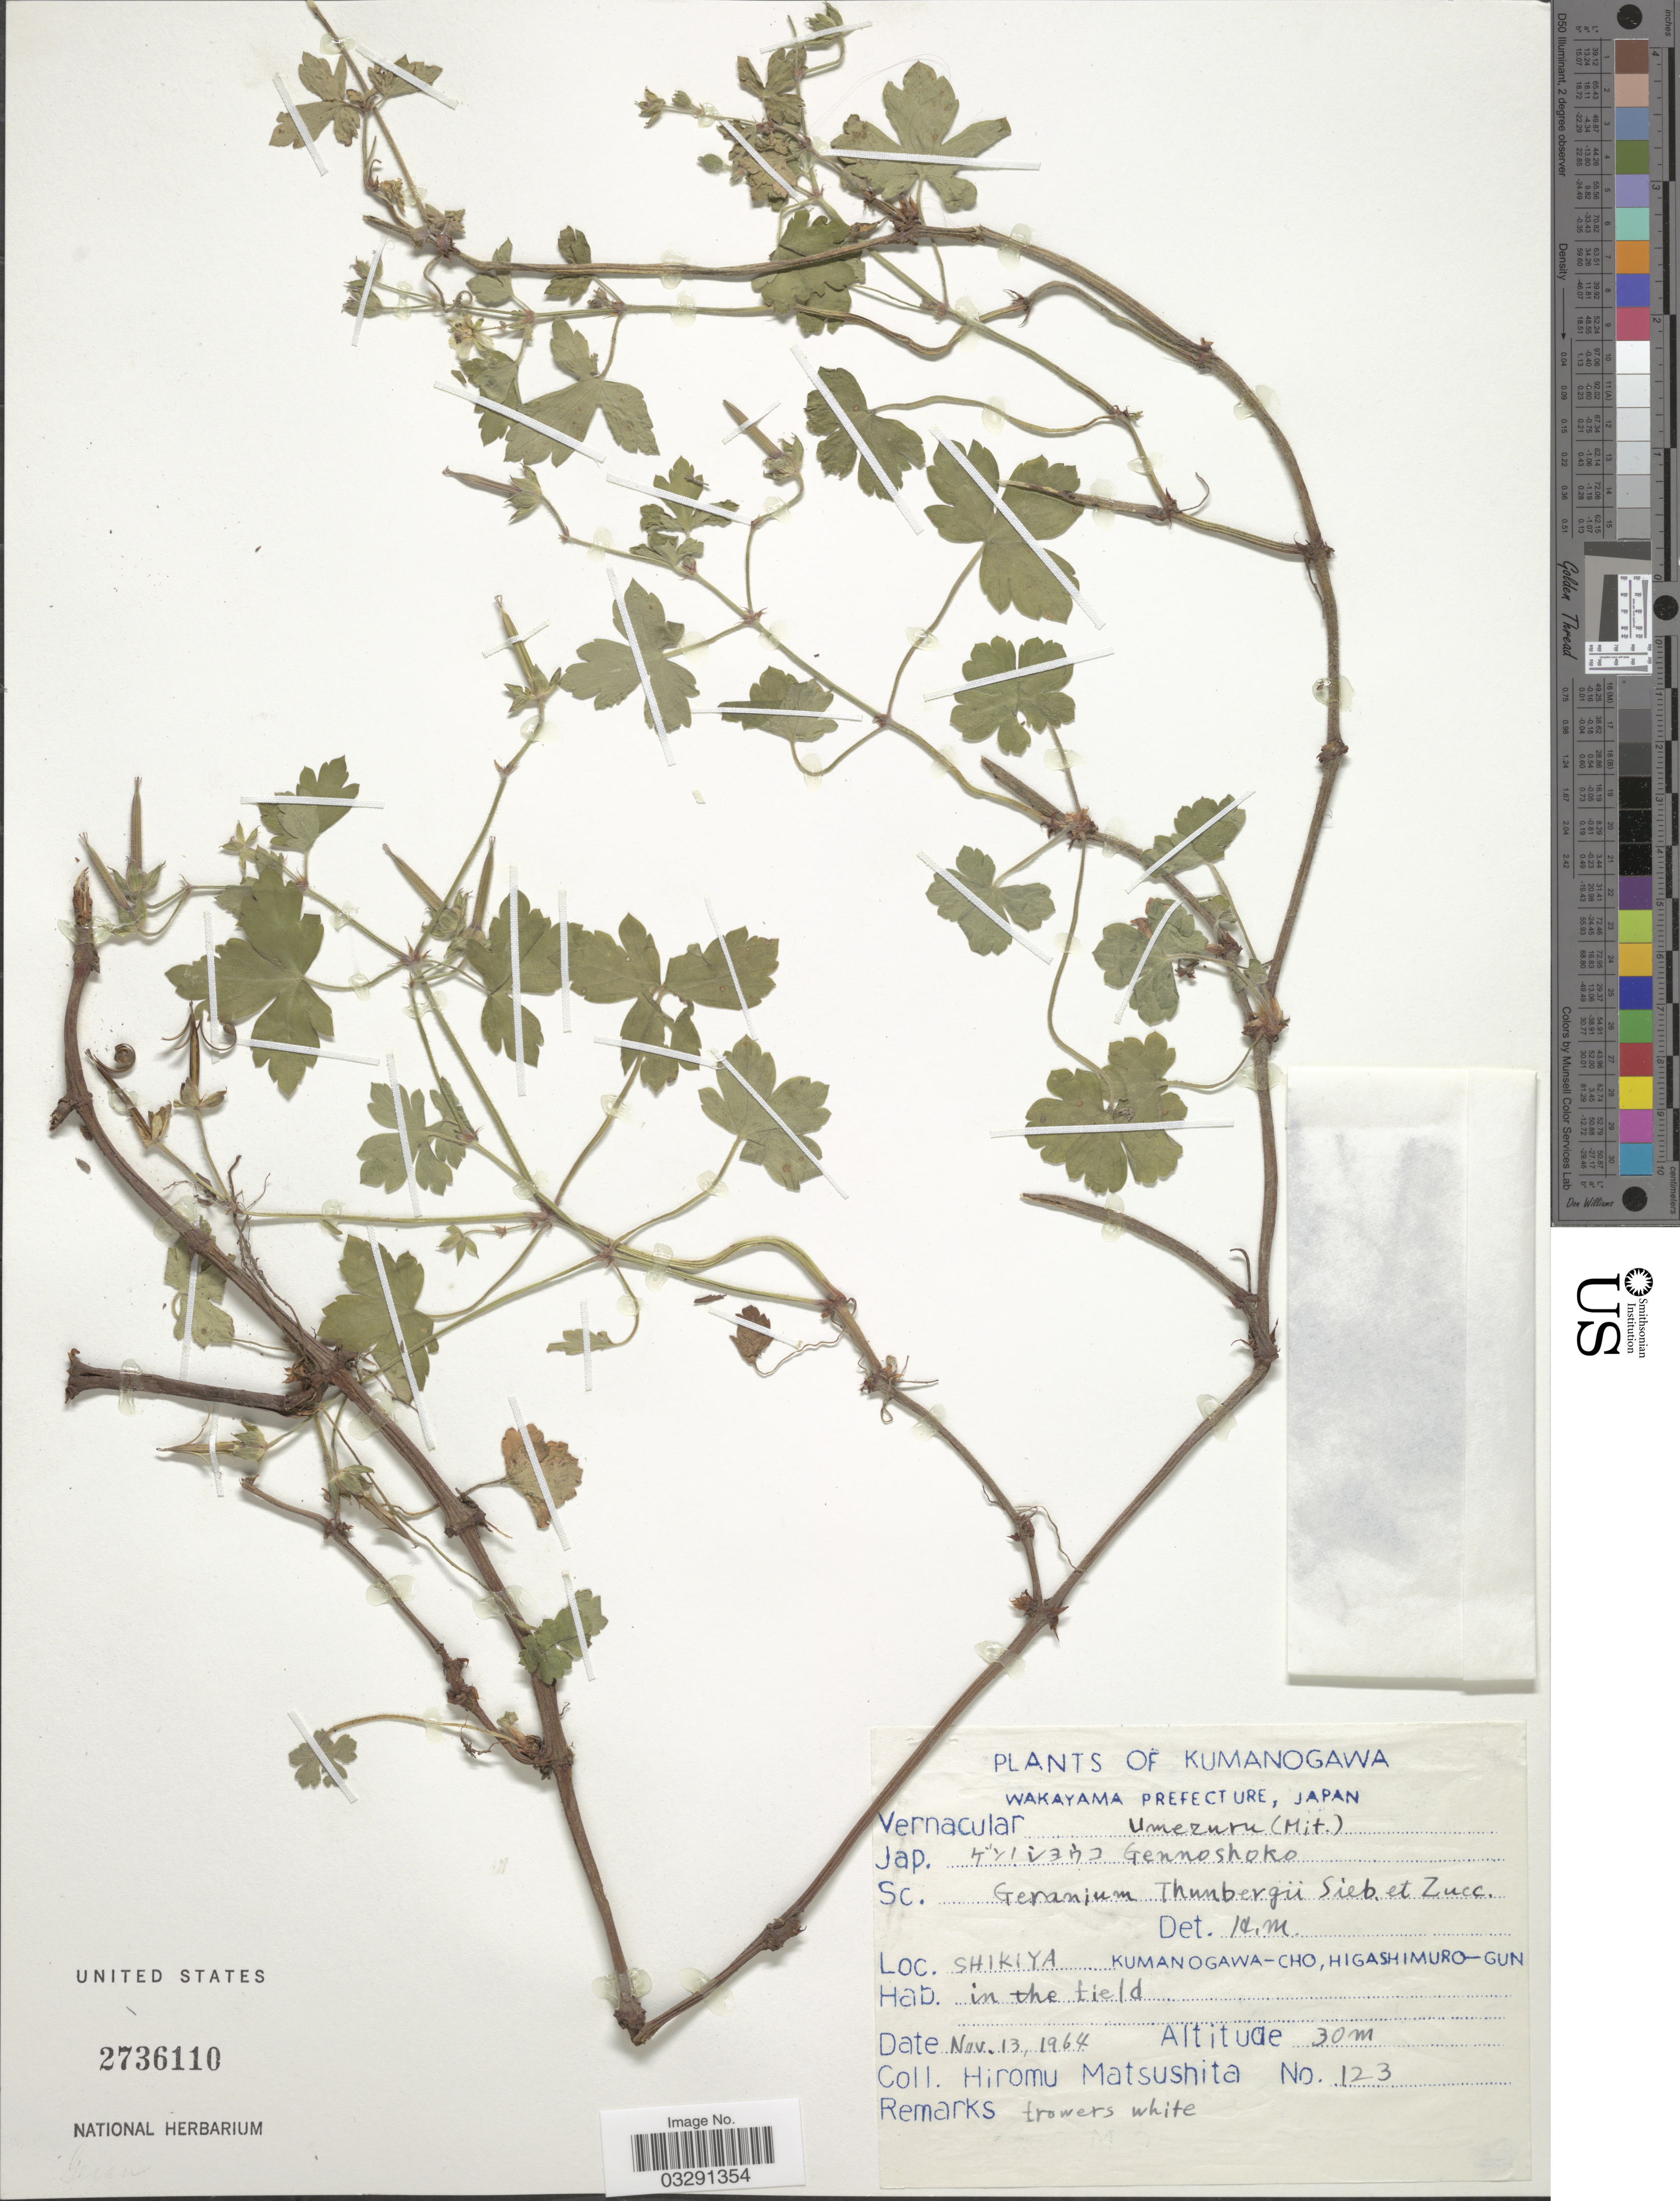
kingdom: Plantae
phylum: Tracheophyta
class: Magnoliopsida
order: Geraniales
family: Geraniaceae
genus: Geranium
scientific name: Geranium thunbergii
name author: Siebold ex Lindl. & Paxton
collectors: H. Matsushita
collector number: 123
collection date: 1964-11-13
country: Japan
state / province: Wakayama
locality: Kumanogawa, Wakayama Prefecture, Shikiya, Kumanogawa-Cho, Higashimuro-Gun.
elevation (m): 30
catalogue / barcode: US 2736110